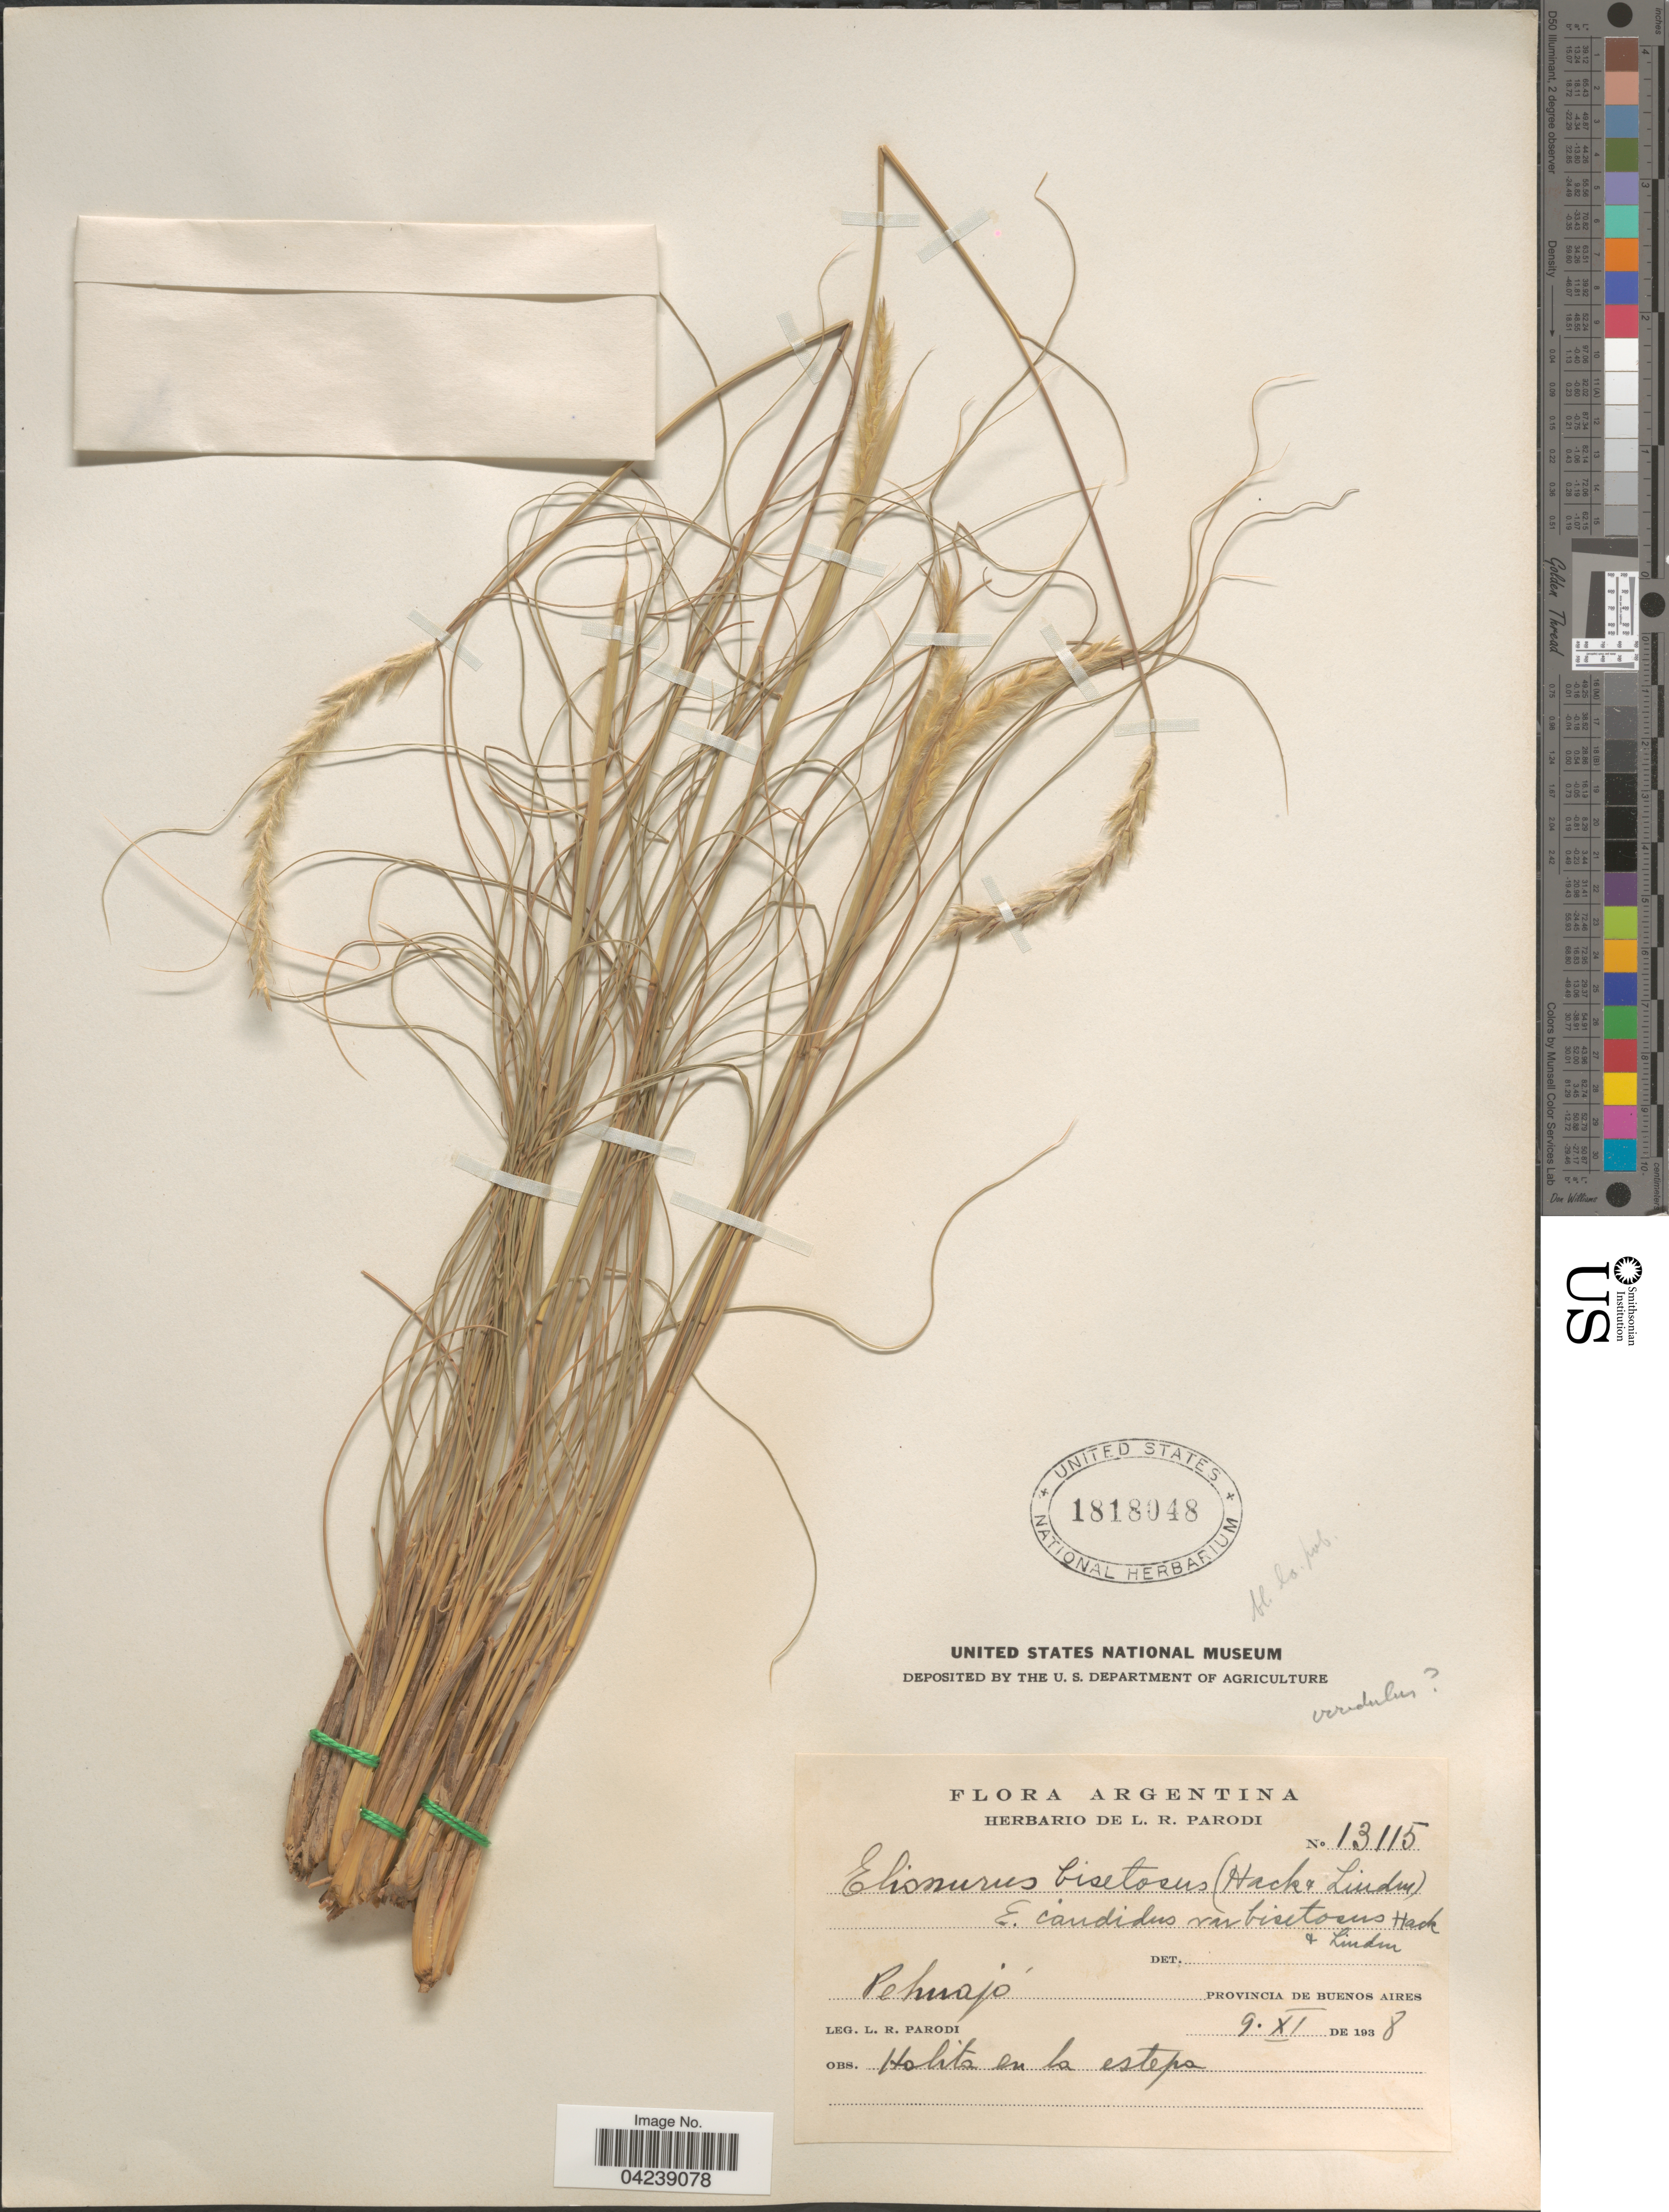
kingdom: Plantae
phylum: Tracheophyta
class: Liliopsida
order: Poales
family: Poaceae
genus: Elionurus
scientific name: Elionurus muticus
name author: (Spreng.) Kuntze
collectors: L. R. Parodi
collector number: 13115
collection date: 1938-11-09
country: Argentina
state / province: Buenos Aires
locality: Pehuajó.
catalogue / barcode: US 1818048